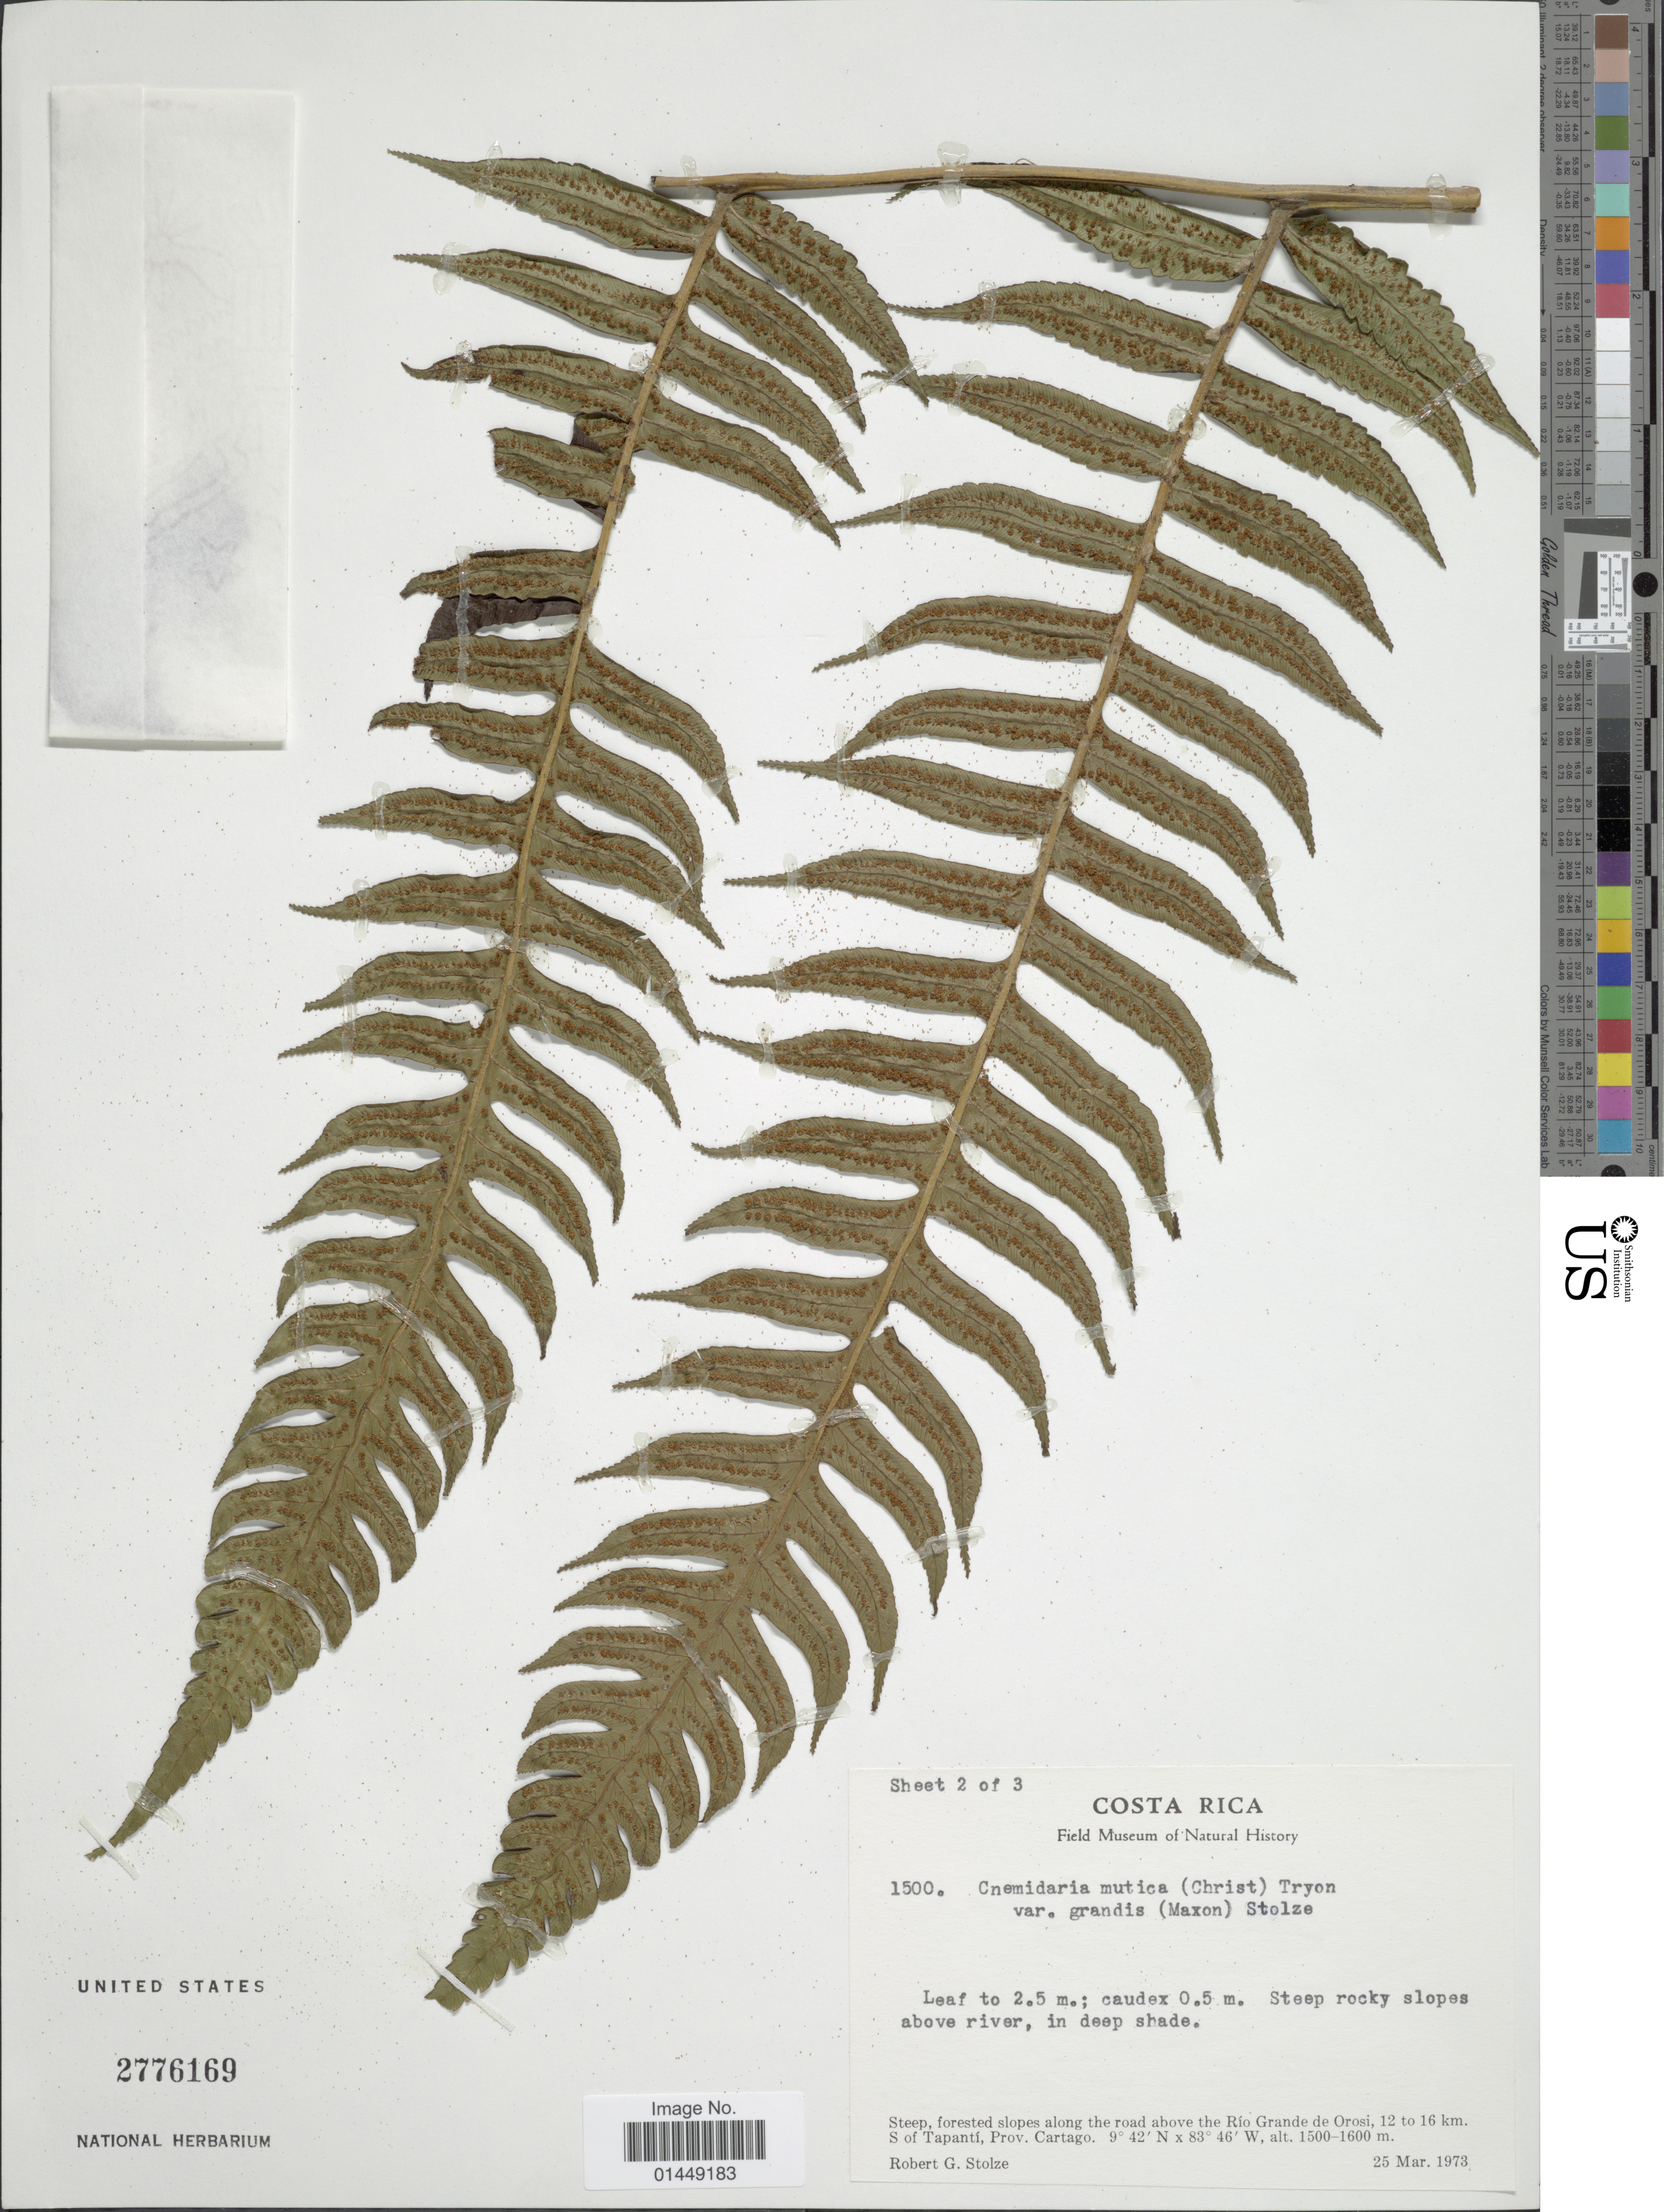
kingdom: Plantae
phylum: Tracheophyta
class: Polypodiopsida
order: Cyatheales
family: Cyatheaceae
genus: Cyathea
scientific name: Cyathea mutica var. mutica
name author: (Christ) Domin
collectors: R. G. Stolze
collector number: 1500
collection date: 1973-03-25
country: Costa Rica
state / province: Cartago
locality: Steep forested slopes along the road above the Río Grande de Orosi, 12 to 16 km. S of Tapantí, Prov. Cartago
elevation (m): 1500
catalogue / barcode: US 2776169